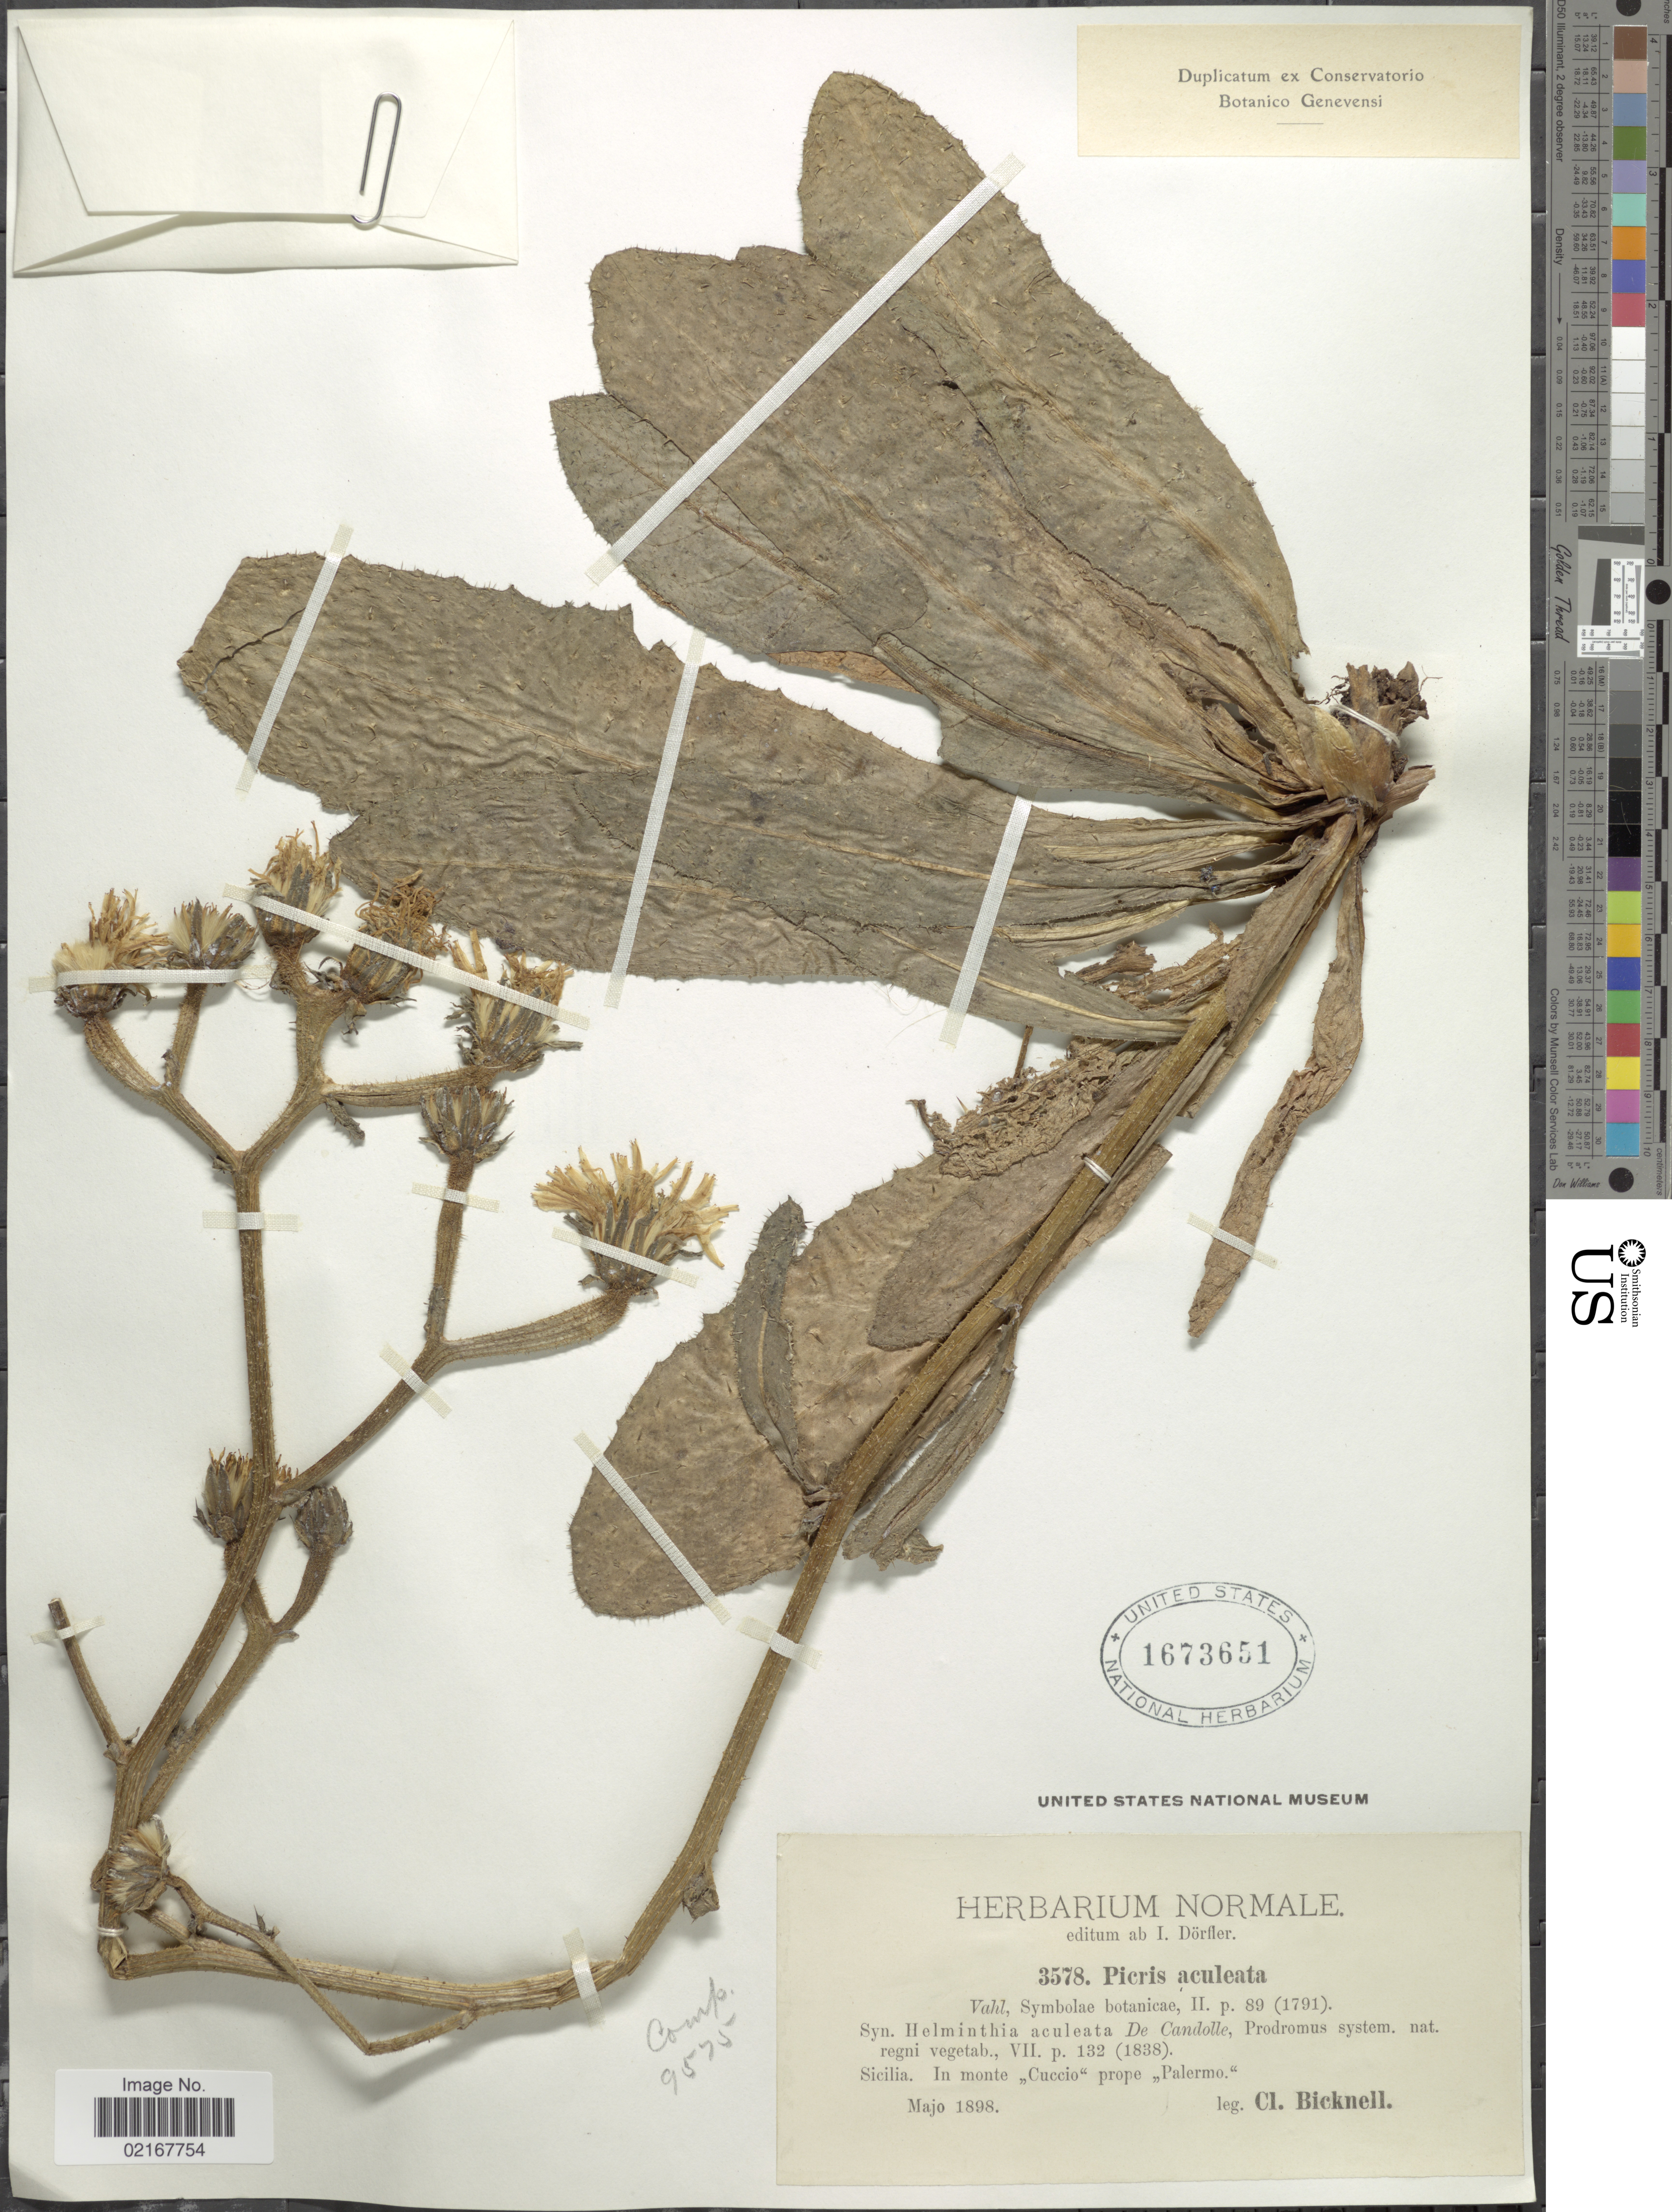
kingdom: Plantae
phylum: Tracheophyta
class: Magnoliopsida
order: Asterales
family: Asteraceae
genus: Helminthotheca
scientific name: Helminthotheca aculeata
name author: (Vahl) Lack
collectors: C. Bicknell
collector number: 3578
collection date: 1898-05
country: Italy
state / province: Siciliana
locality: Sicilia, monte Cuccio, prope Palermo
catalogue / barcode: US 1673651